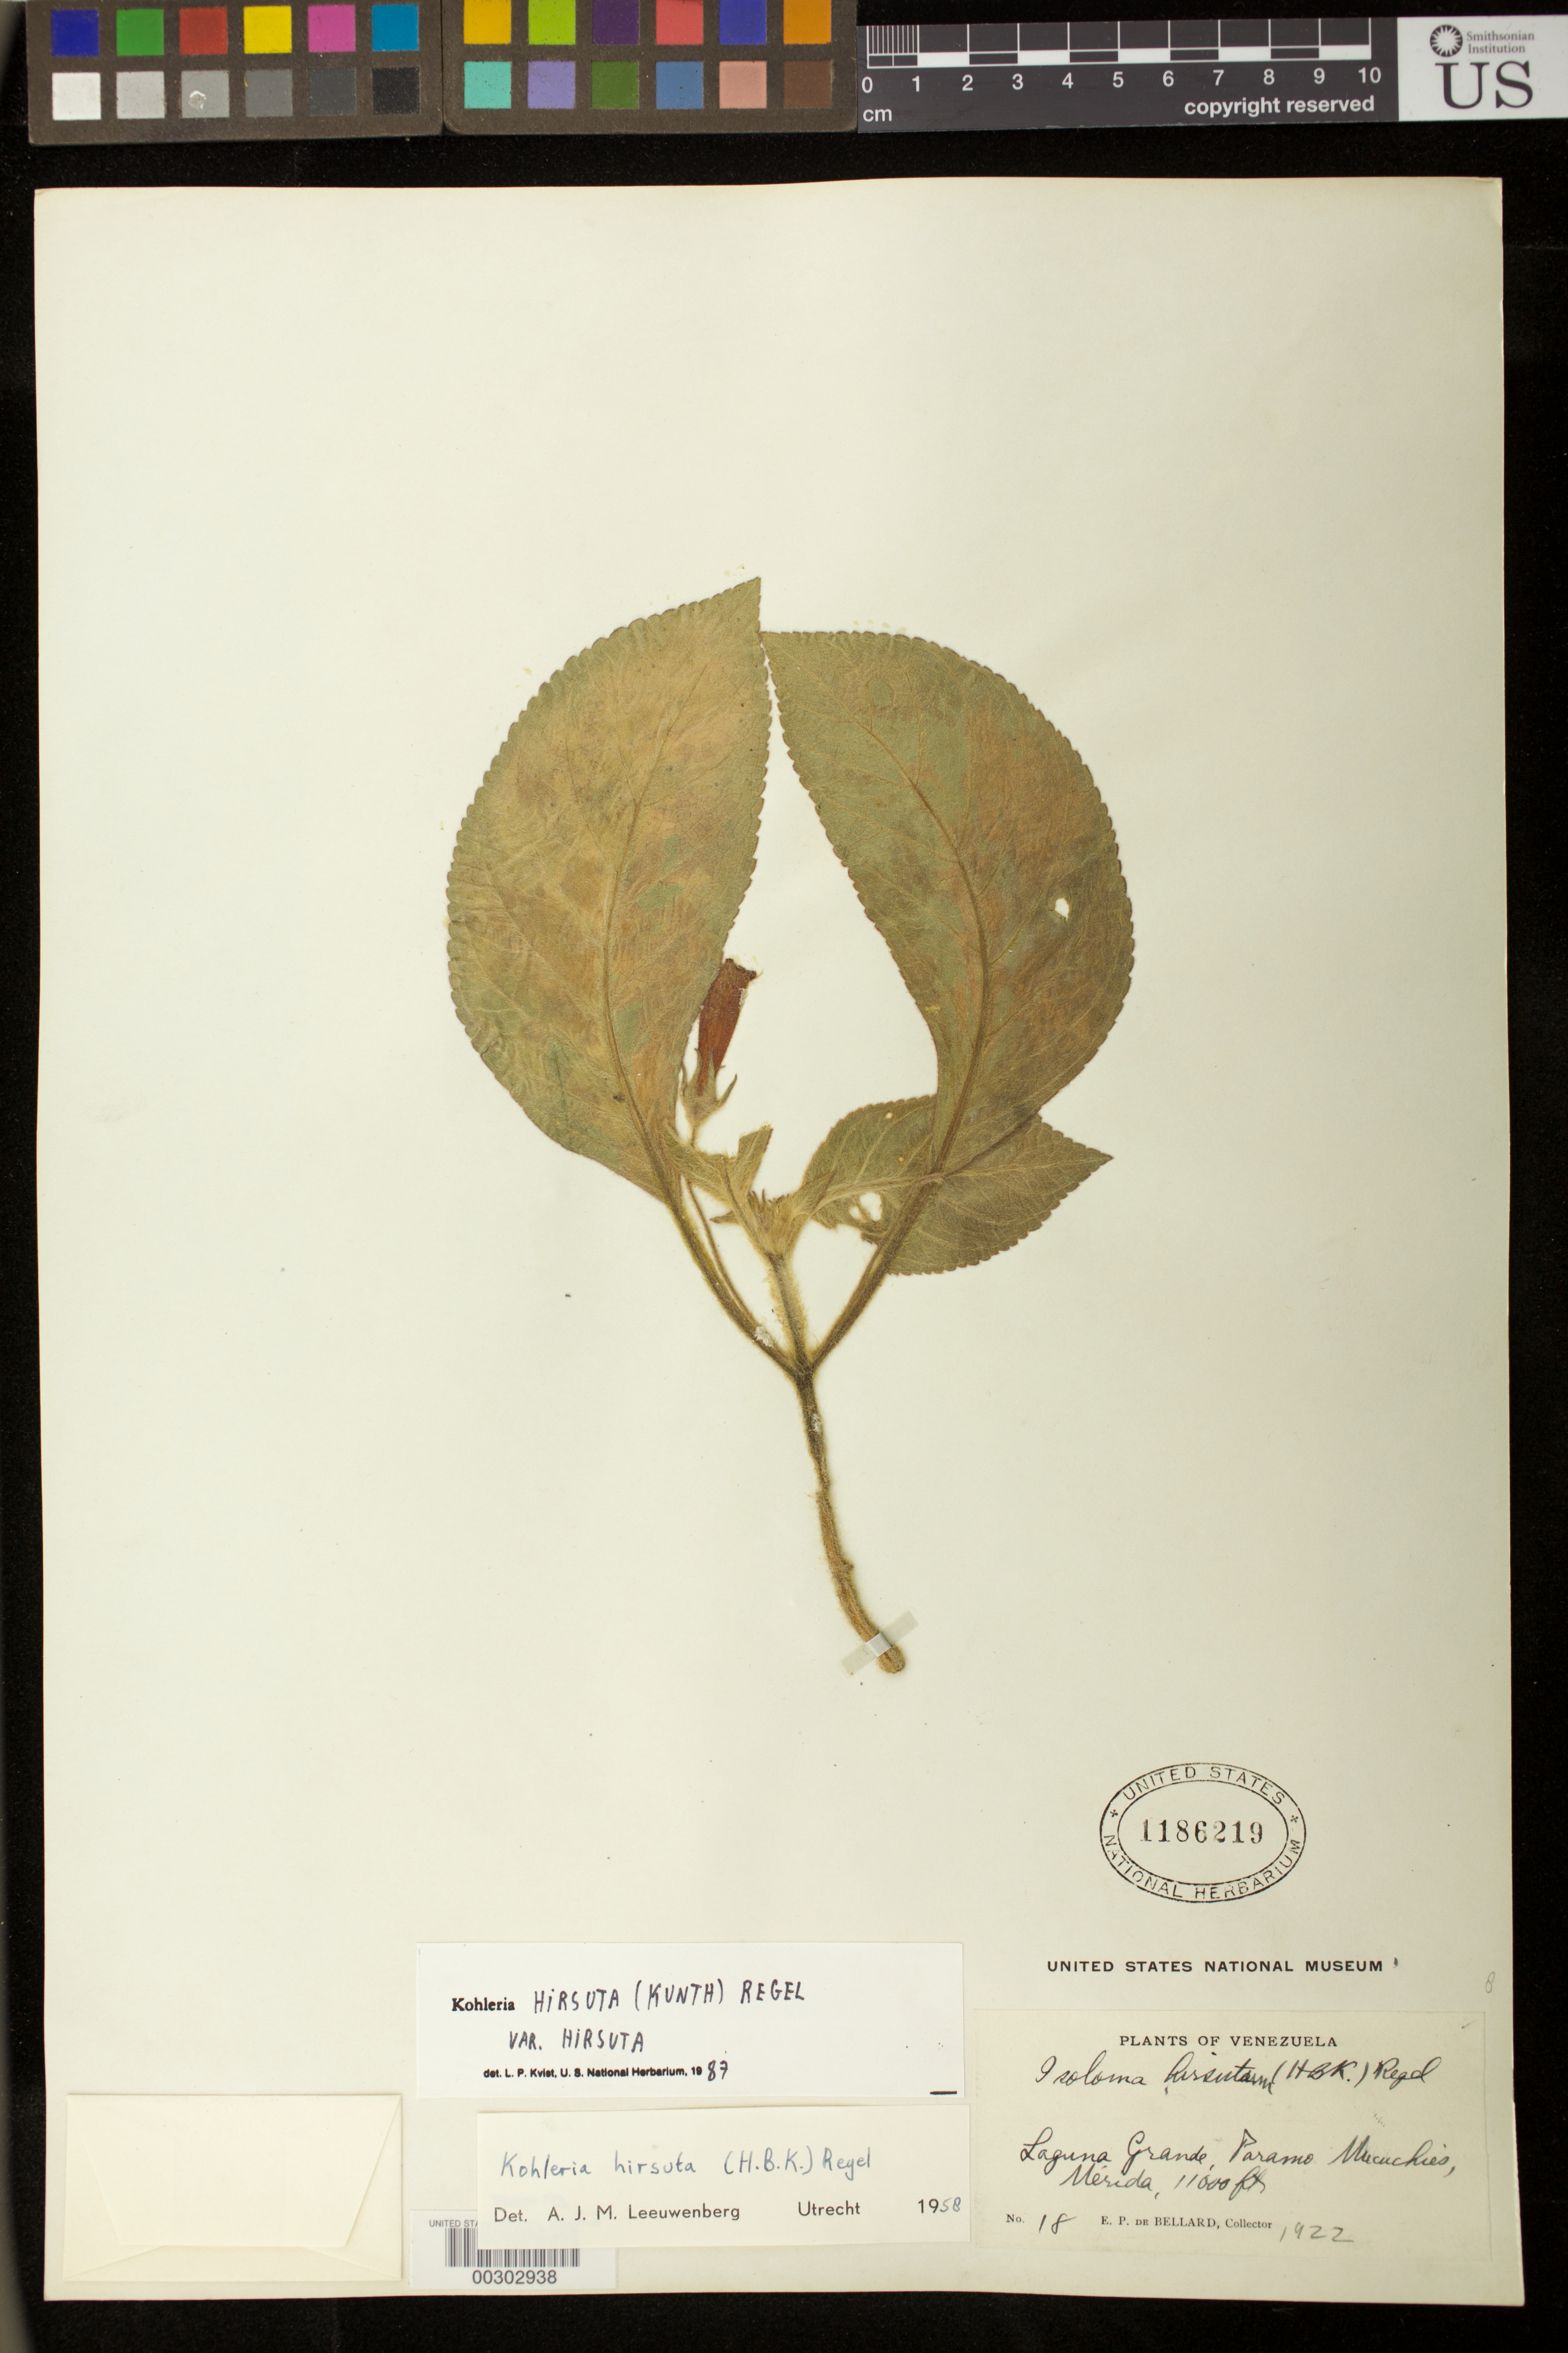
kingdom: Plantae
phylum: Tracheophyta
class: Magnoliopsida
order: Lamiales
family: Gesneriaceae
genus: Kohleria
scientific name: Kohleria hirsuta var. hirsuta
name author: (Kunth) Regel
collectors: E. de Bellard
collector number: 18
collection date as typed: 1922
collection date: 1922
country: Venezuela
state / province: Mérida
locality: Laguna Grande, Paramo Mucuchies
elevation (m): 3353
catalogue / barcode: US 1186219